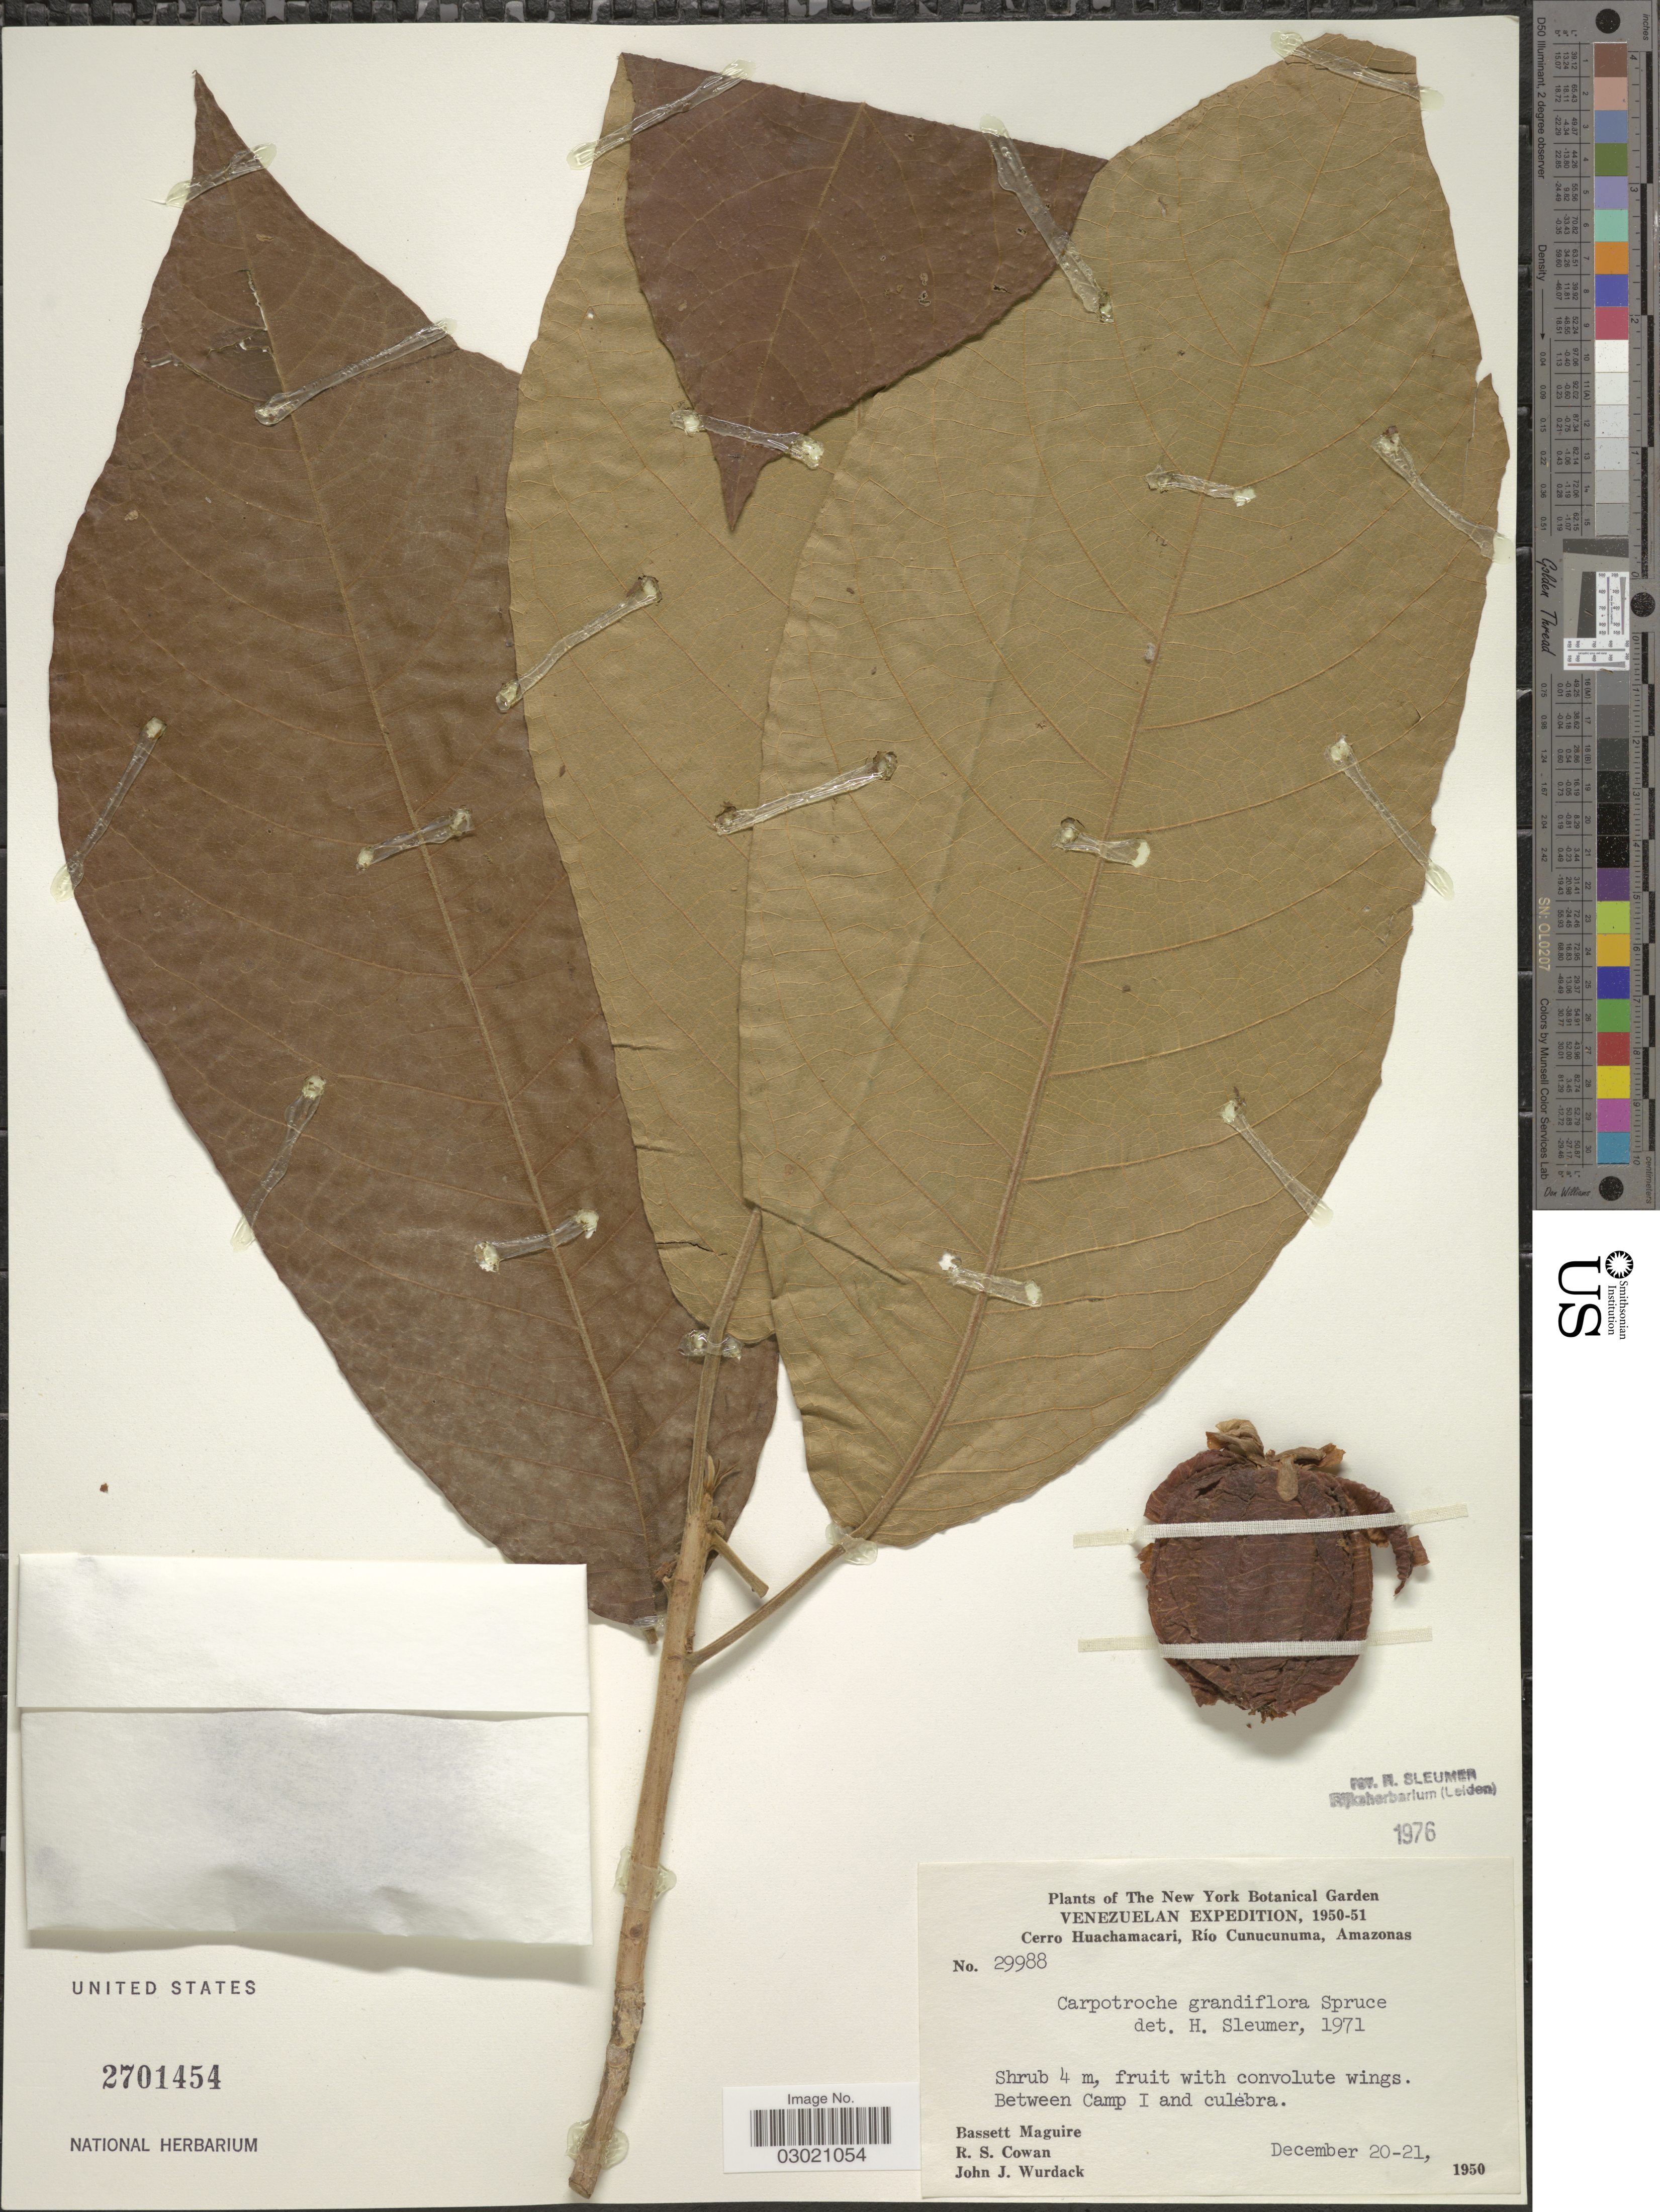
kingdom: Plantae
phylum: Tracheophyta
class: Magnoliopsida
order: Malpighiales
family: Achariaceae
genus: Carpotroche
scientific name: Carpotroche grandiflora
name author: Spruce ex Eichler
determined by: Sleumer, H. O.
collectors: B. Maguire, R. S. Cowan & J. J. Wurdack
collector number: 29988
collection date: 1950-12-20/1950-12-21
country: Venezuela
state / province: Amazonas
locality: Cerro Huachamacari, Río Cunucunuma. Between Camp I and culebra.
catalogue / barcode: US 2701454